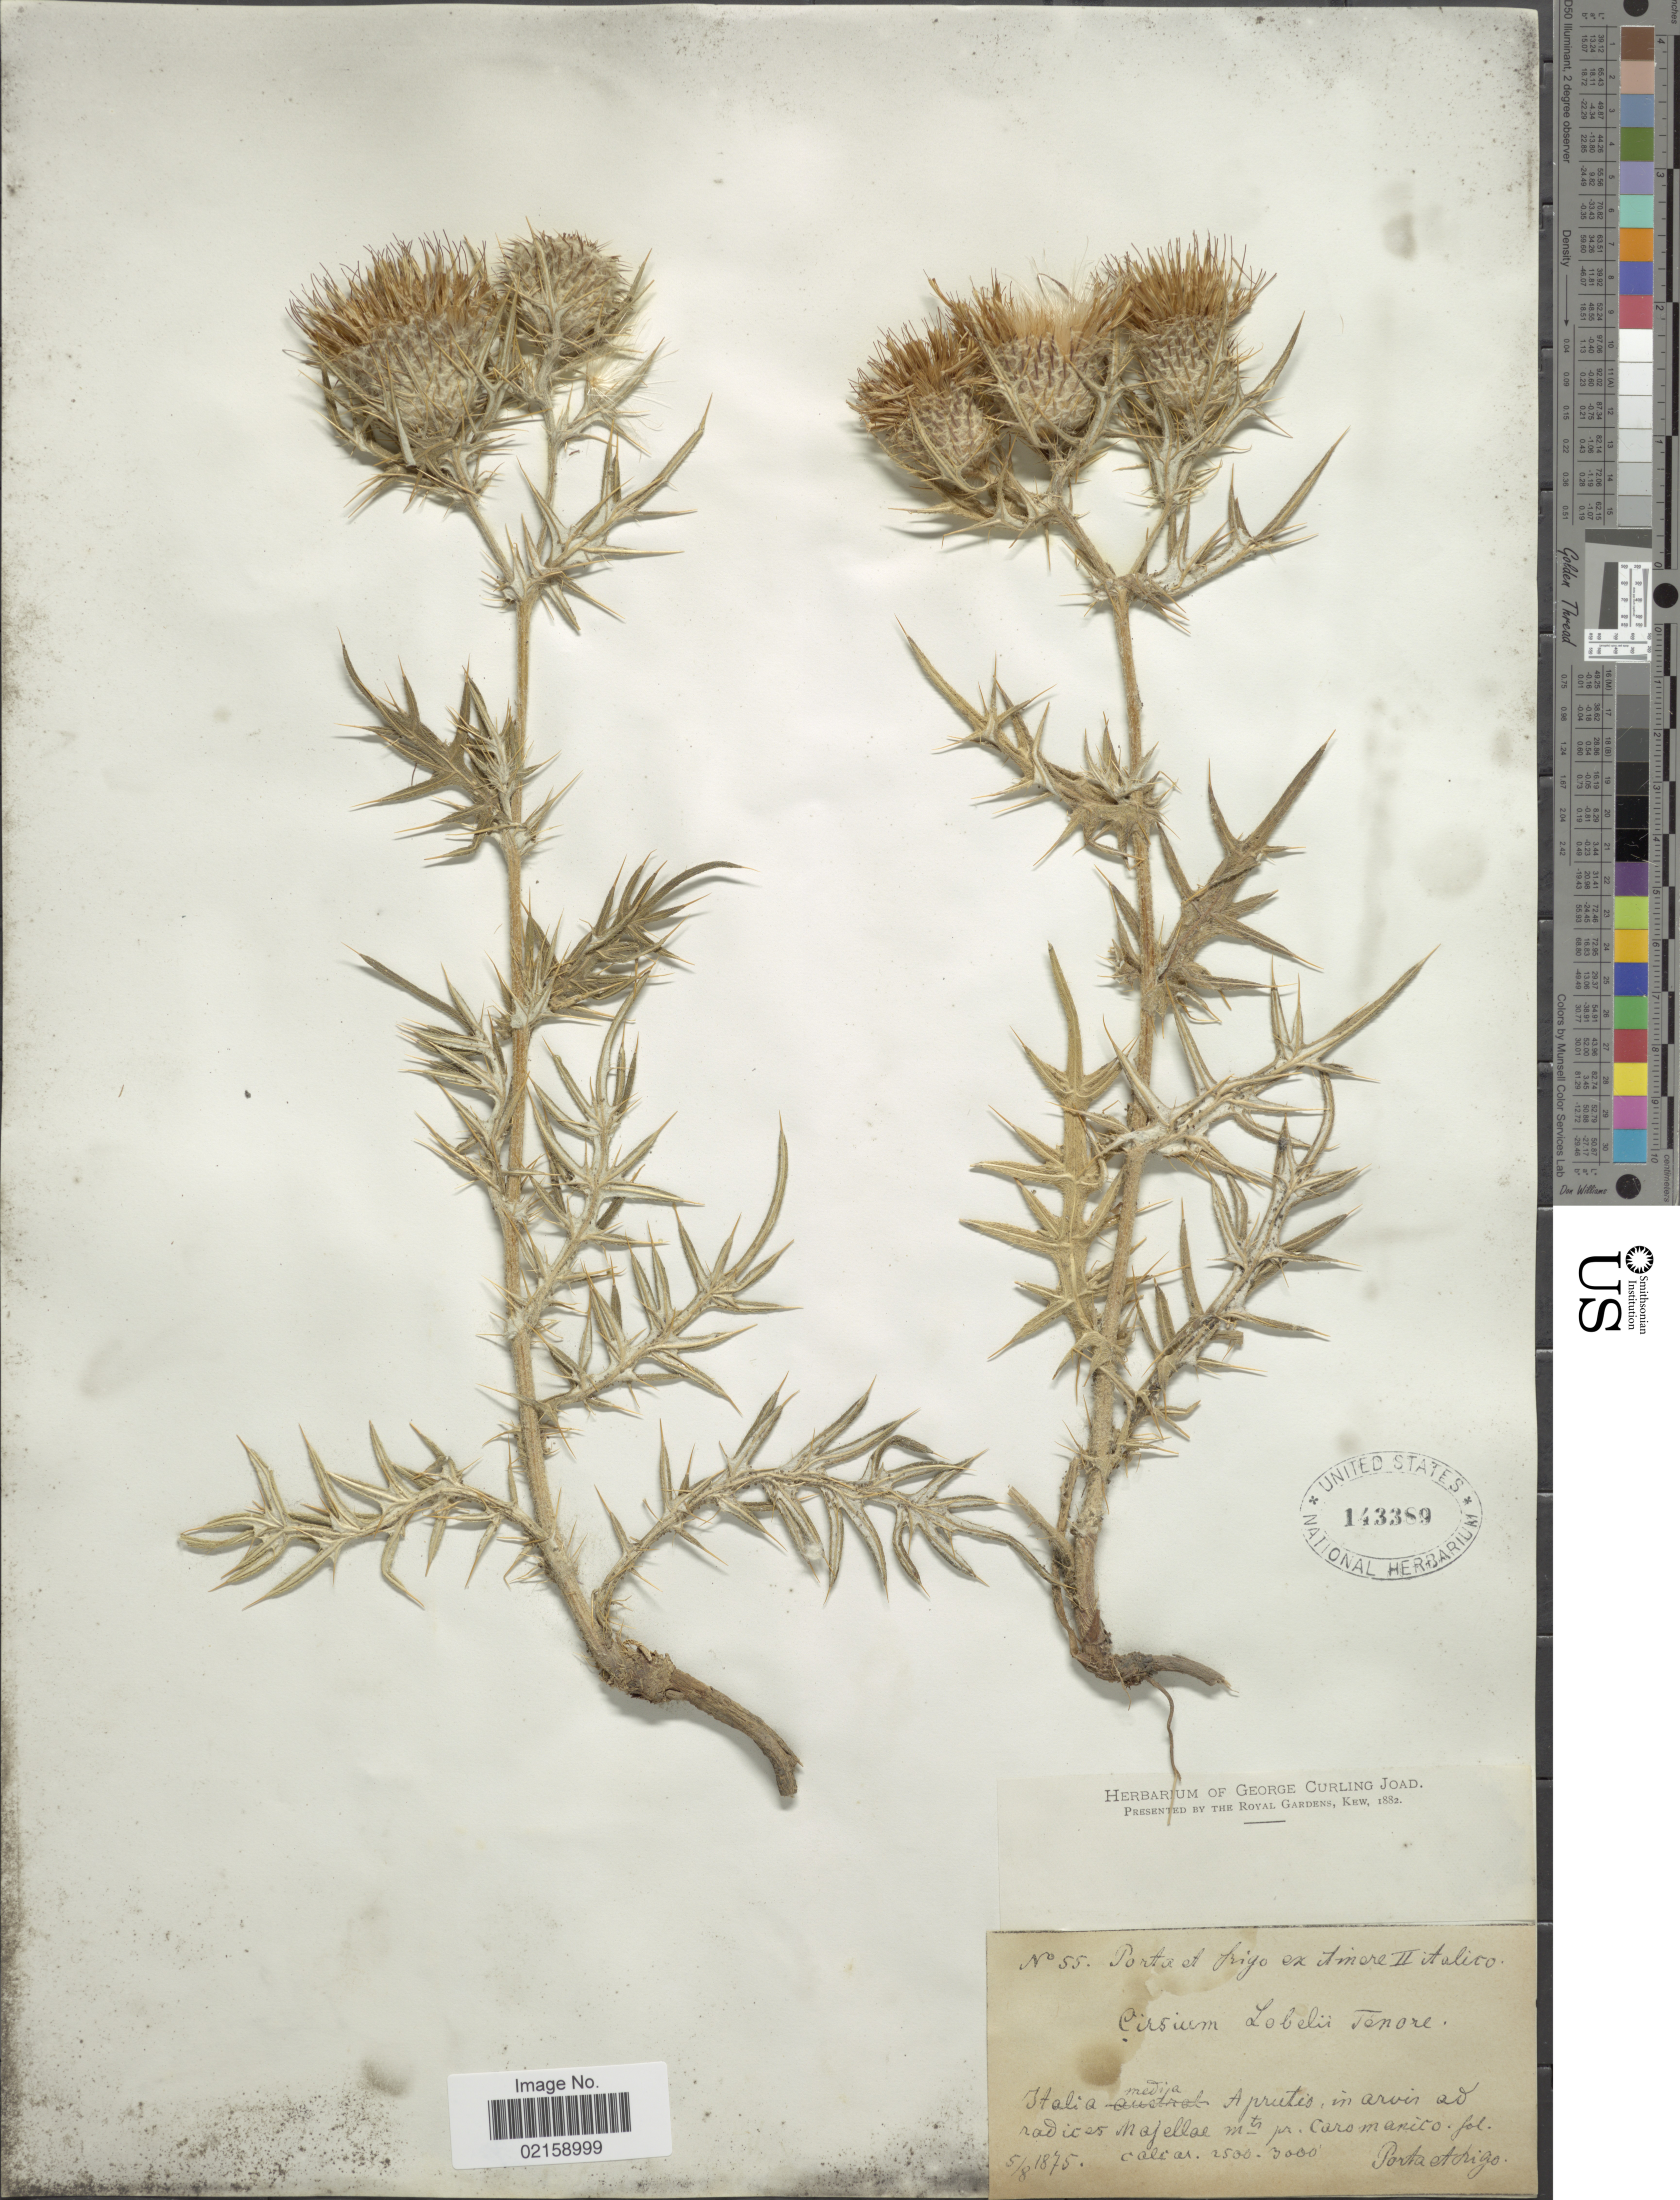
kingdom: Plantae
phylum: Tracheophyta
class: Magnoliopsida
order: Asterales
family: Asteraceae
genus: Cirsium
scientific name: Cirsium lobelii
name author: Ten.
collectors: -- Porta & -. Frigo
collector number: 55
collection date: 1875-08-05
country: Italy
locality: Ex Simore II, media aprutis, in arvis ad radices Majellaemts. pr. Caromanito fol. [interpreted]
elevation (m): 762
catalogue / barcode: US 143389